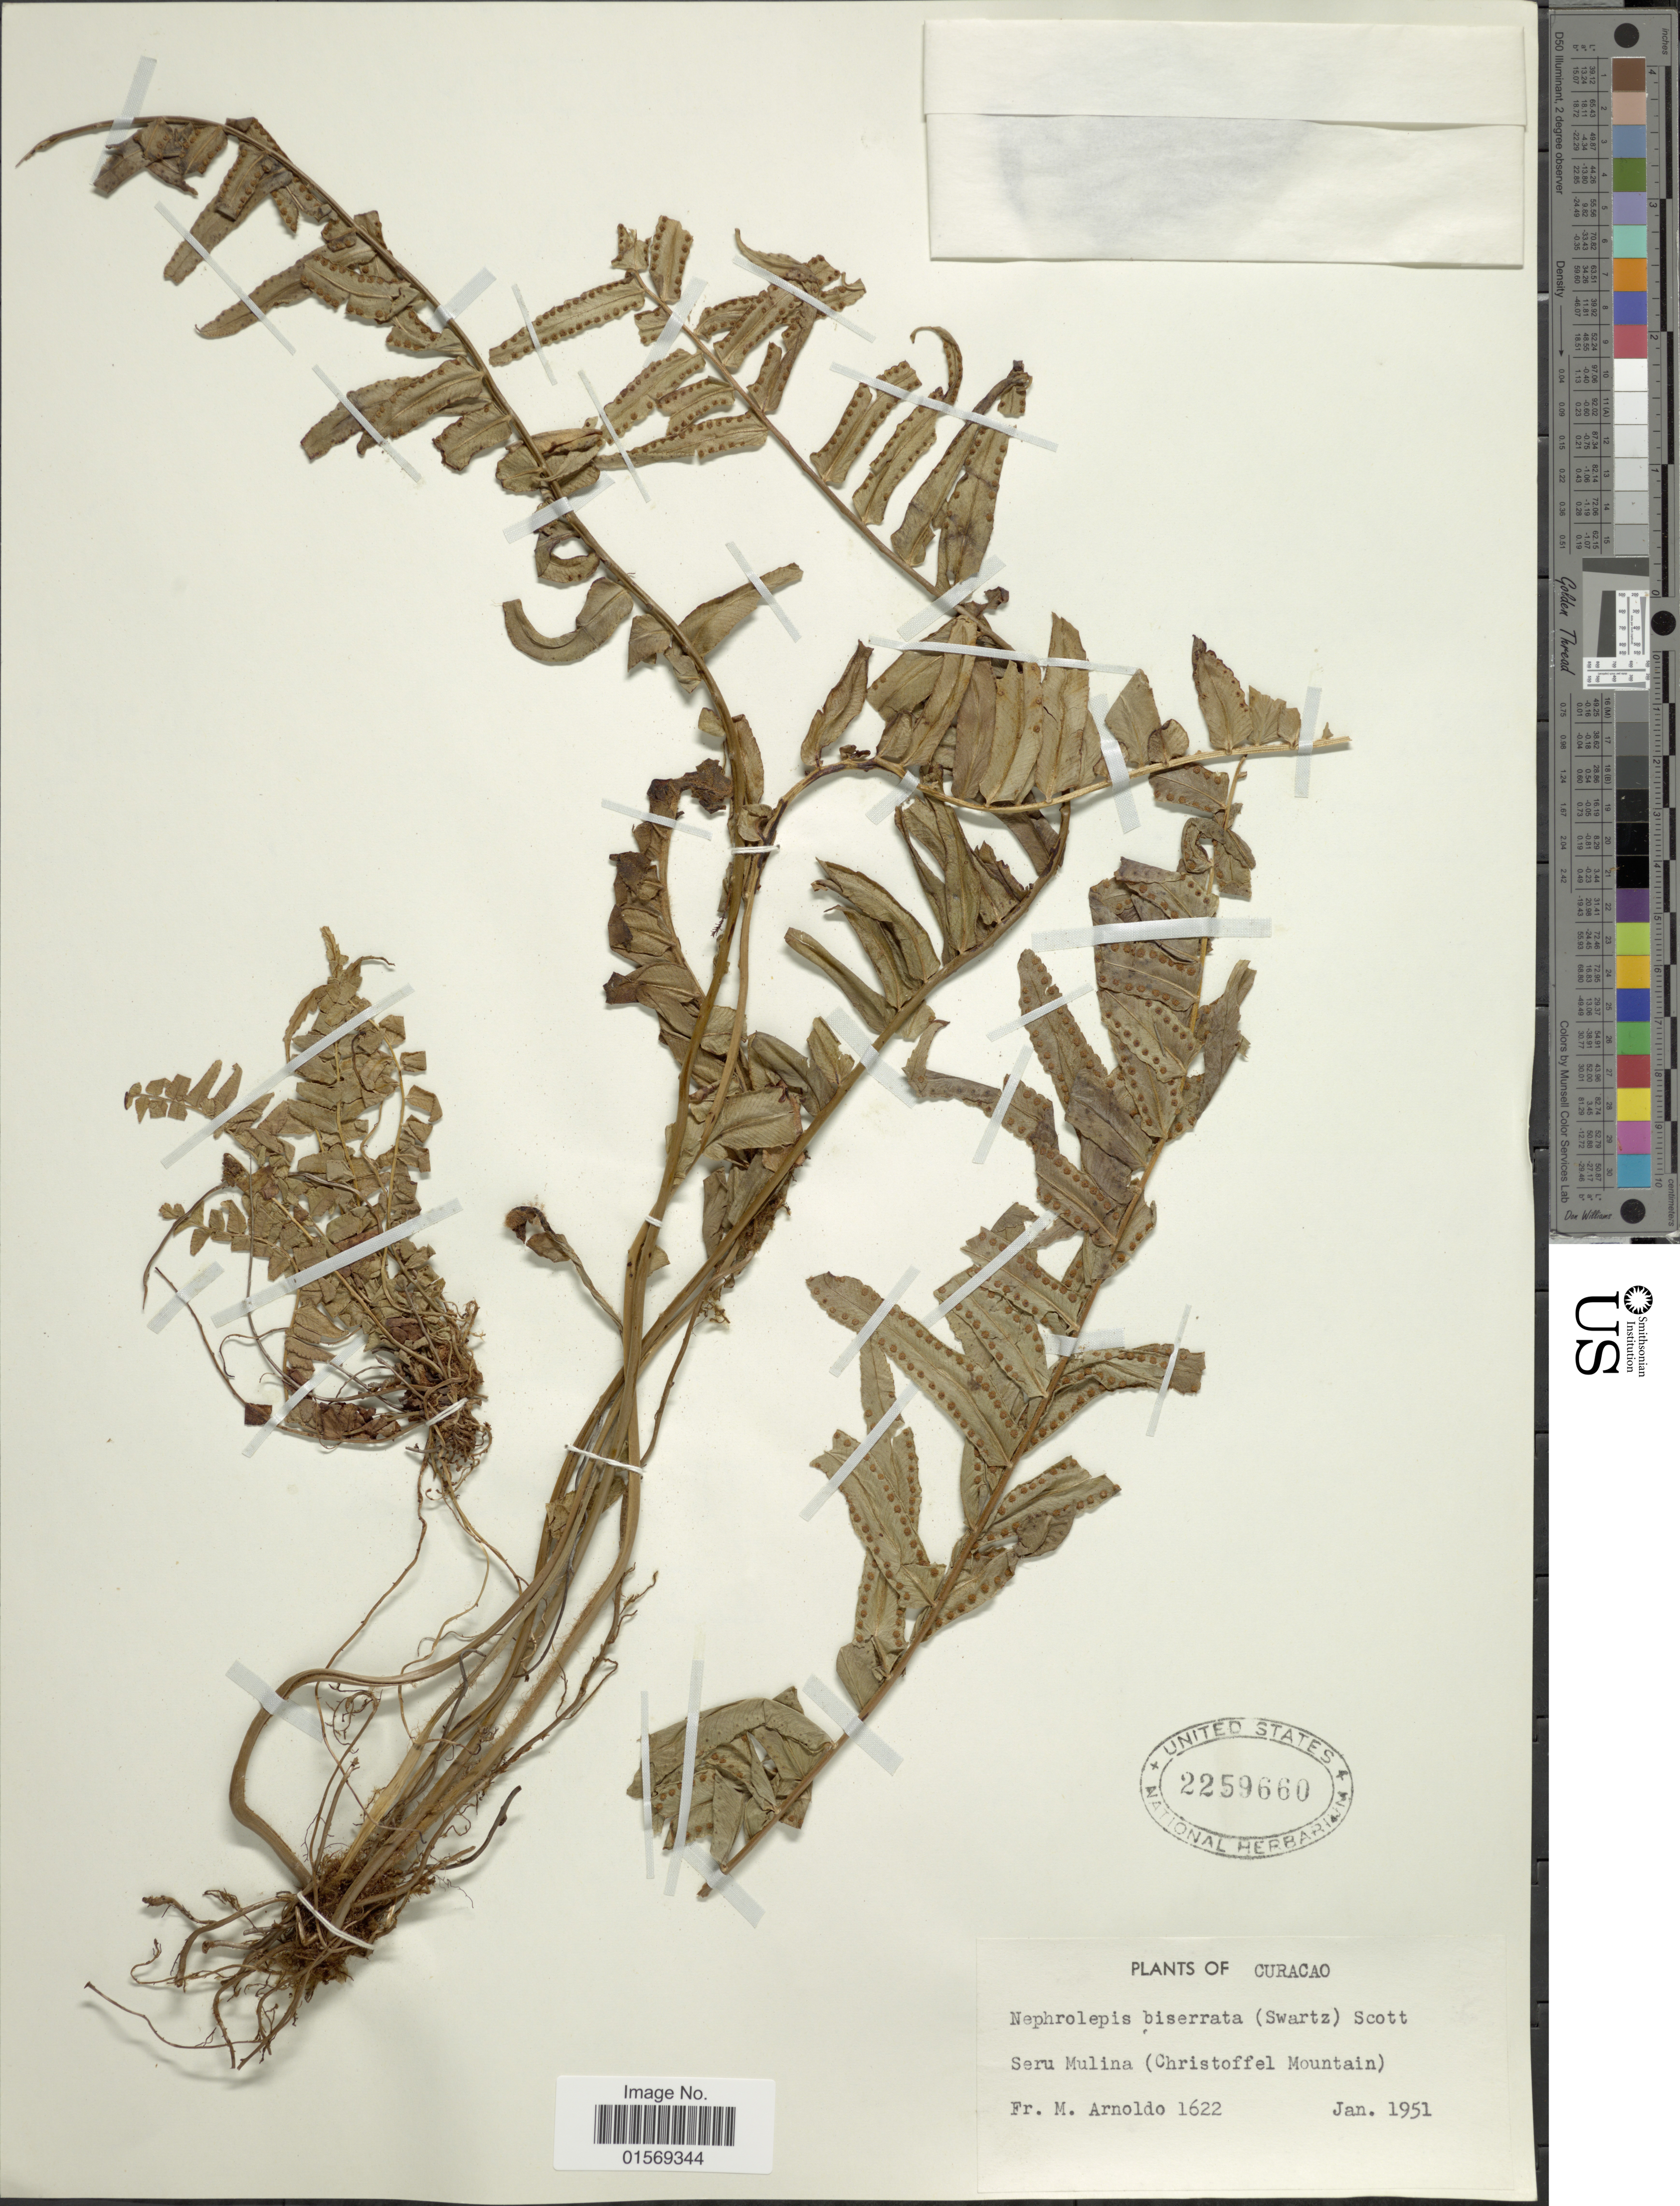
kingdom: Plantae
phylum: Tracheophyta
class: Polypodiopsida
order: Polypodiales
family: Nephrolepidaceae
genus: Nephrolepis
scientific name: Nephrolepis biserrata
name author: (Sw.) Schott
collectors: N. Arnoldo-Broeders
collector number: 1622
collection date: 1951-01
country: Curaçao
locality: Curacao, Seru Mulina (Christoffel Mountain).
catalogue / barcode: US 2259660